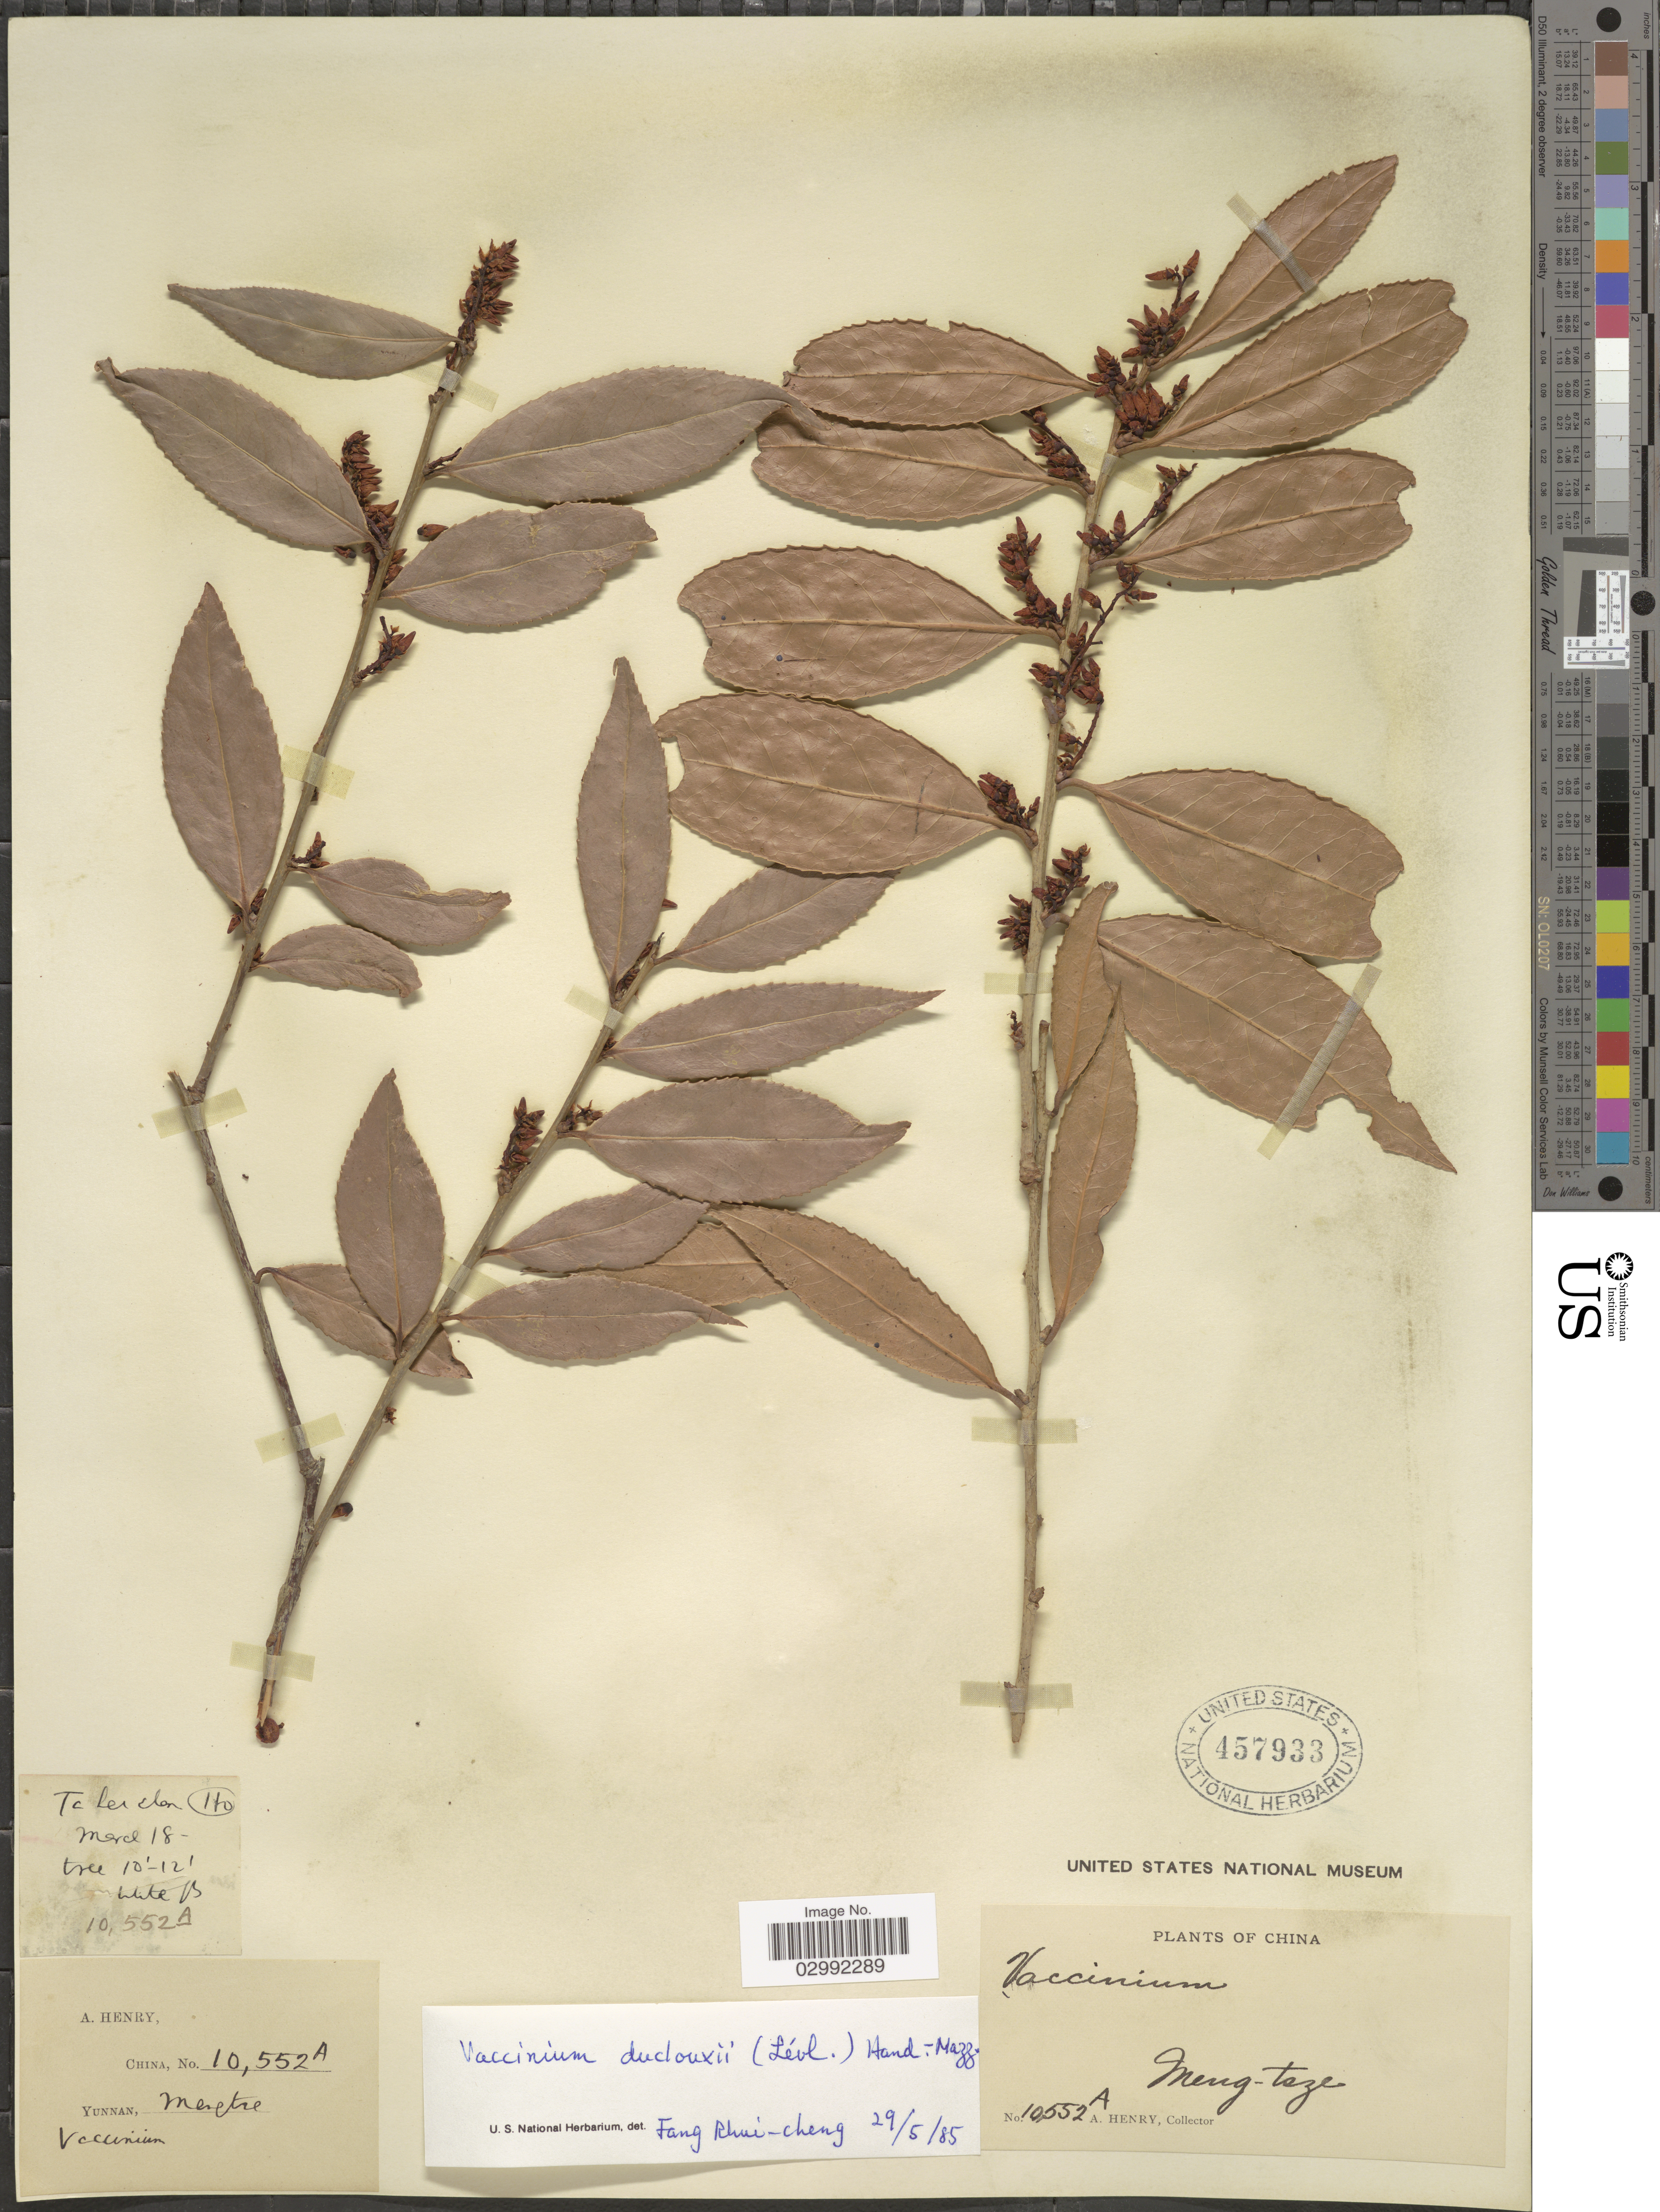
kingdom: Plantae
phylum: Tracheophyta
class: Magnoliopsida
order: Ericales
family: Ericaceae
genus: Vaccinium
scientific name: Vaccinium sprengelii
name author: (G. Don) Sleumer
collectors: A. Henry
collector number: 10552 A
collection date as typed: Transcribed d/m/y: /3/18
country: China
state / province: Yunnan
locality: Meng-tsze. Ta Lei shen. Ho.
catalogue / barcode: US 457933